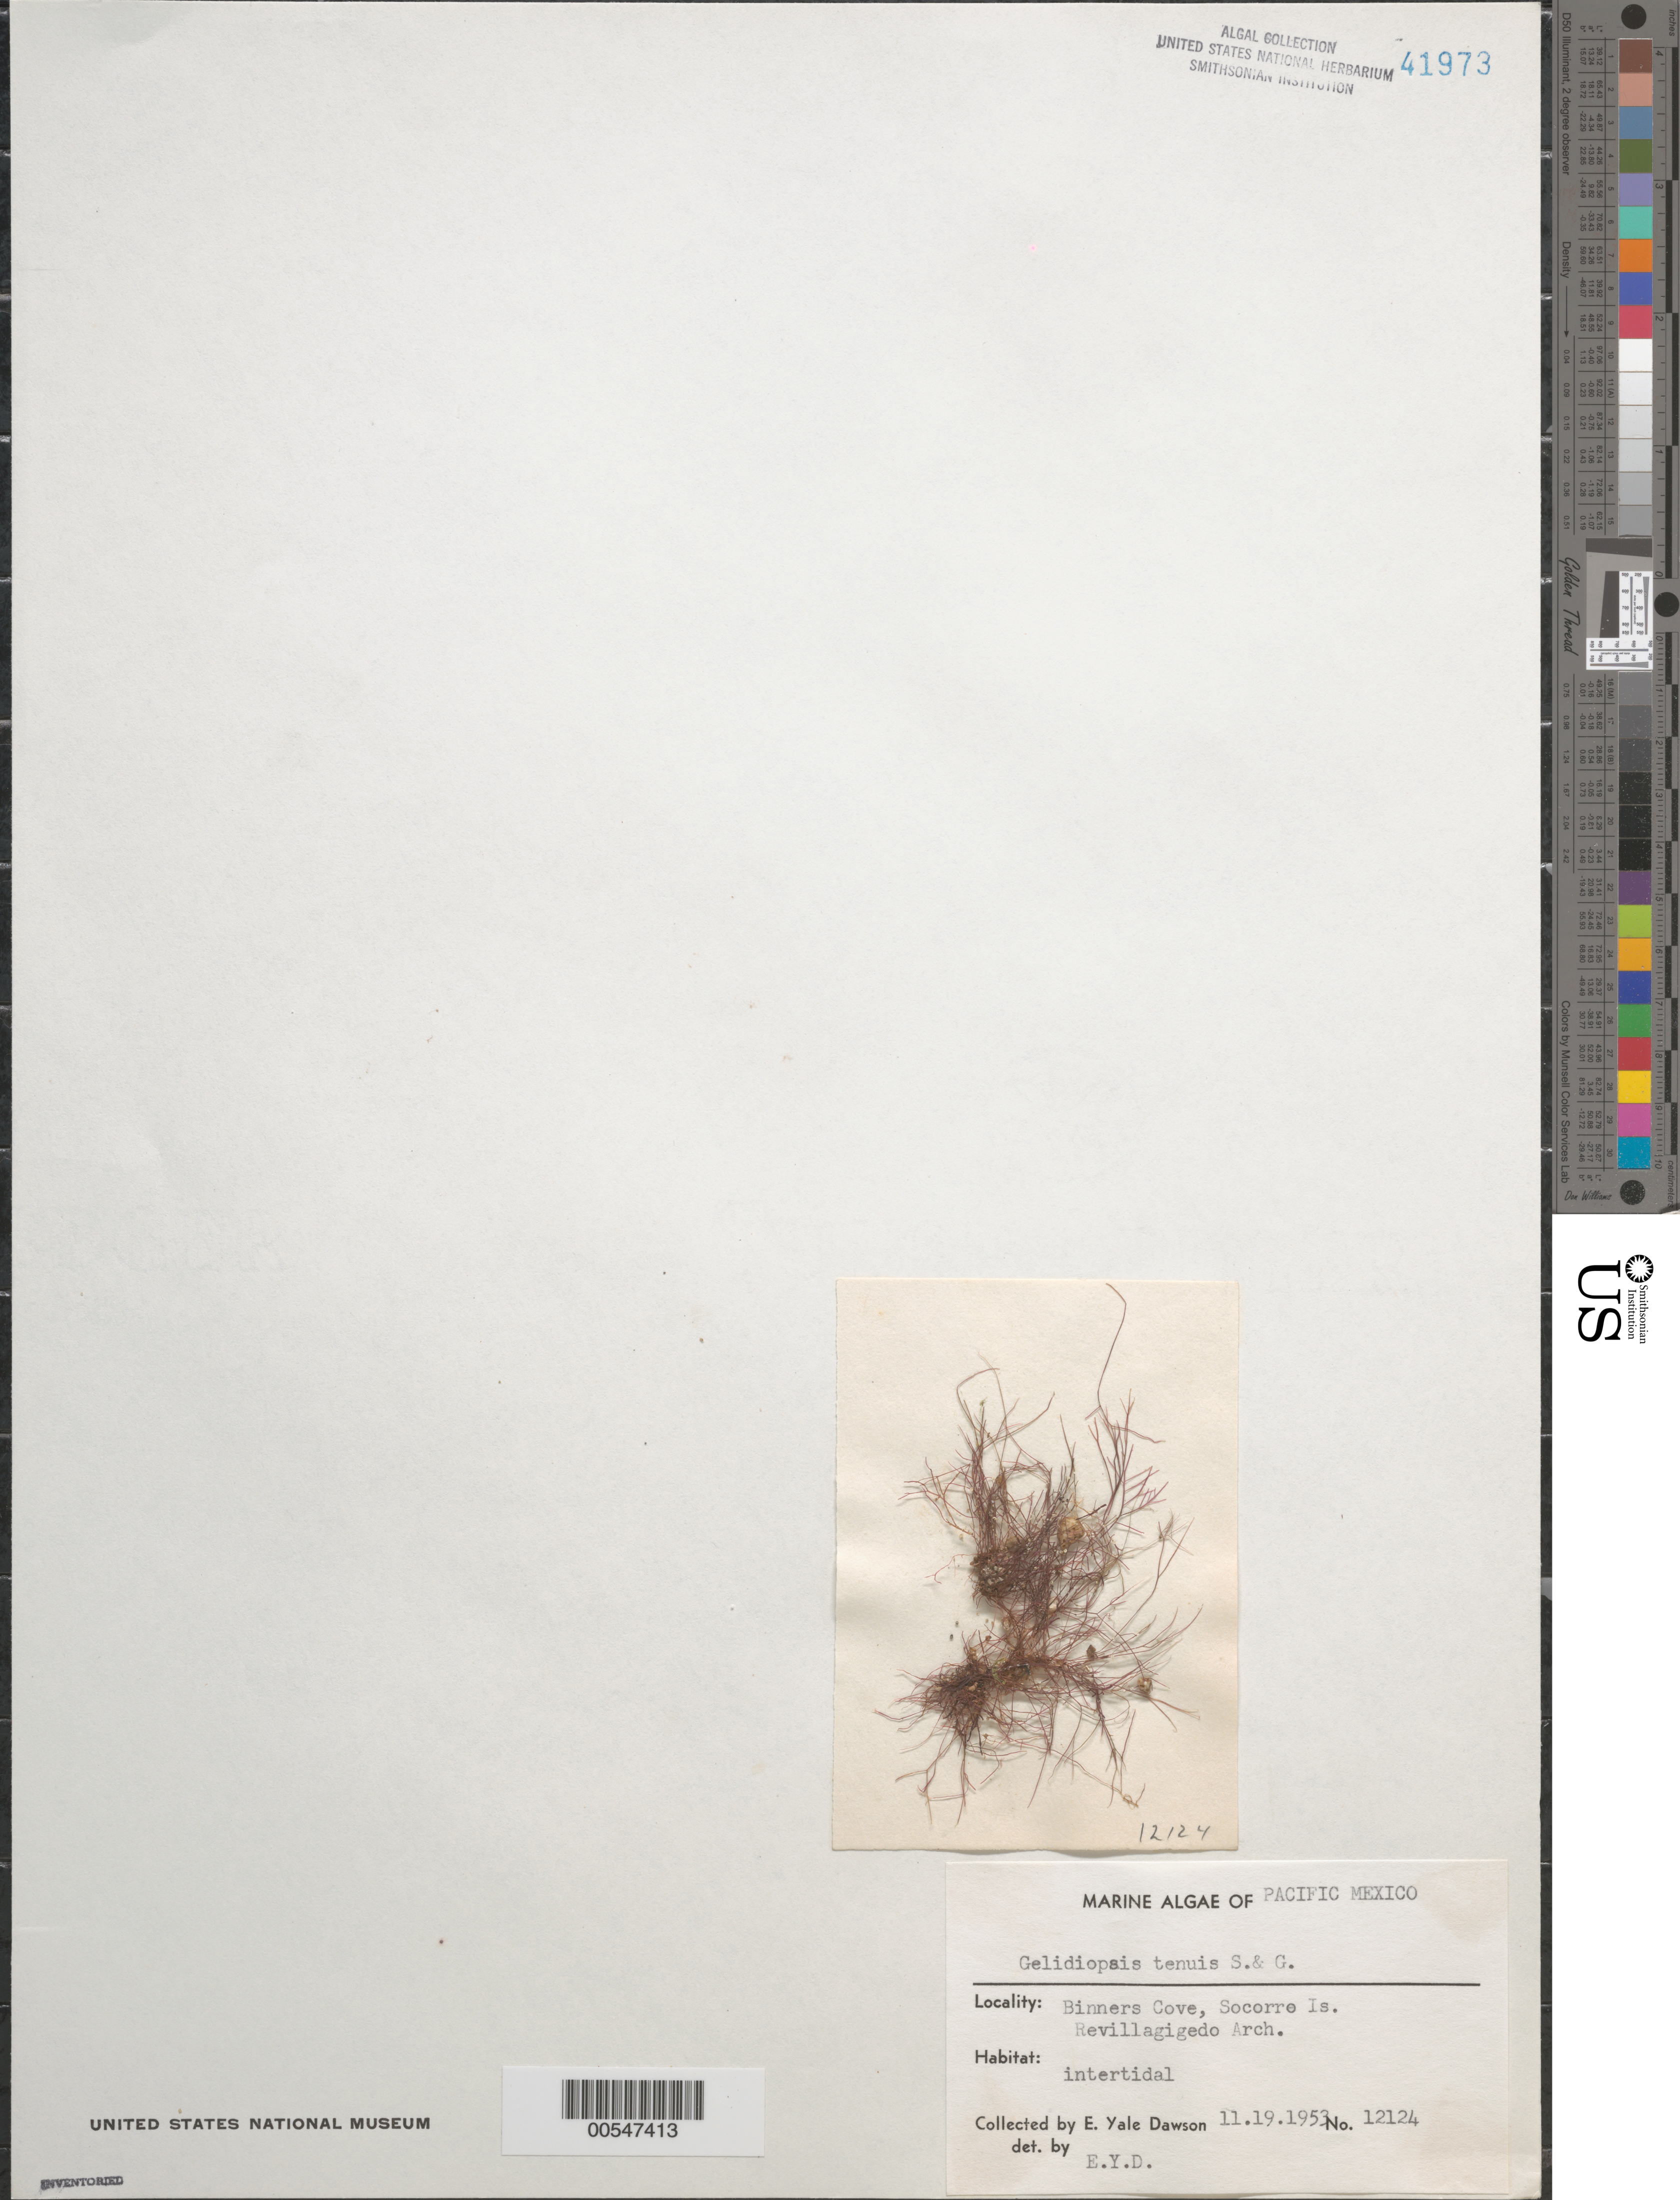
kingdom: Plantae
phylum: Rhodophyta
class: Florideophyceae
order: Gracilariales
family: Gracilariaceae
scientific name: Gelidiopsis tenuis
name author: Setch. & N.L. Gardner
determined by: Algae name updating Project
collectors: E. Y. Dawson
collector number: EYD 12124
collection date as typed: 19 Nov 1953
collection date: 1953-11-19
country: Mexico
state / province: Colima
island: Isla Socorro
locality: Binners Cove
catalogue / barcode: US 41973